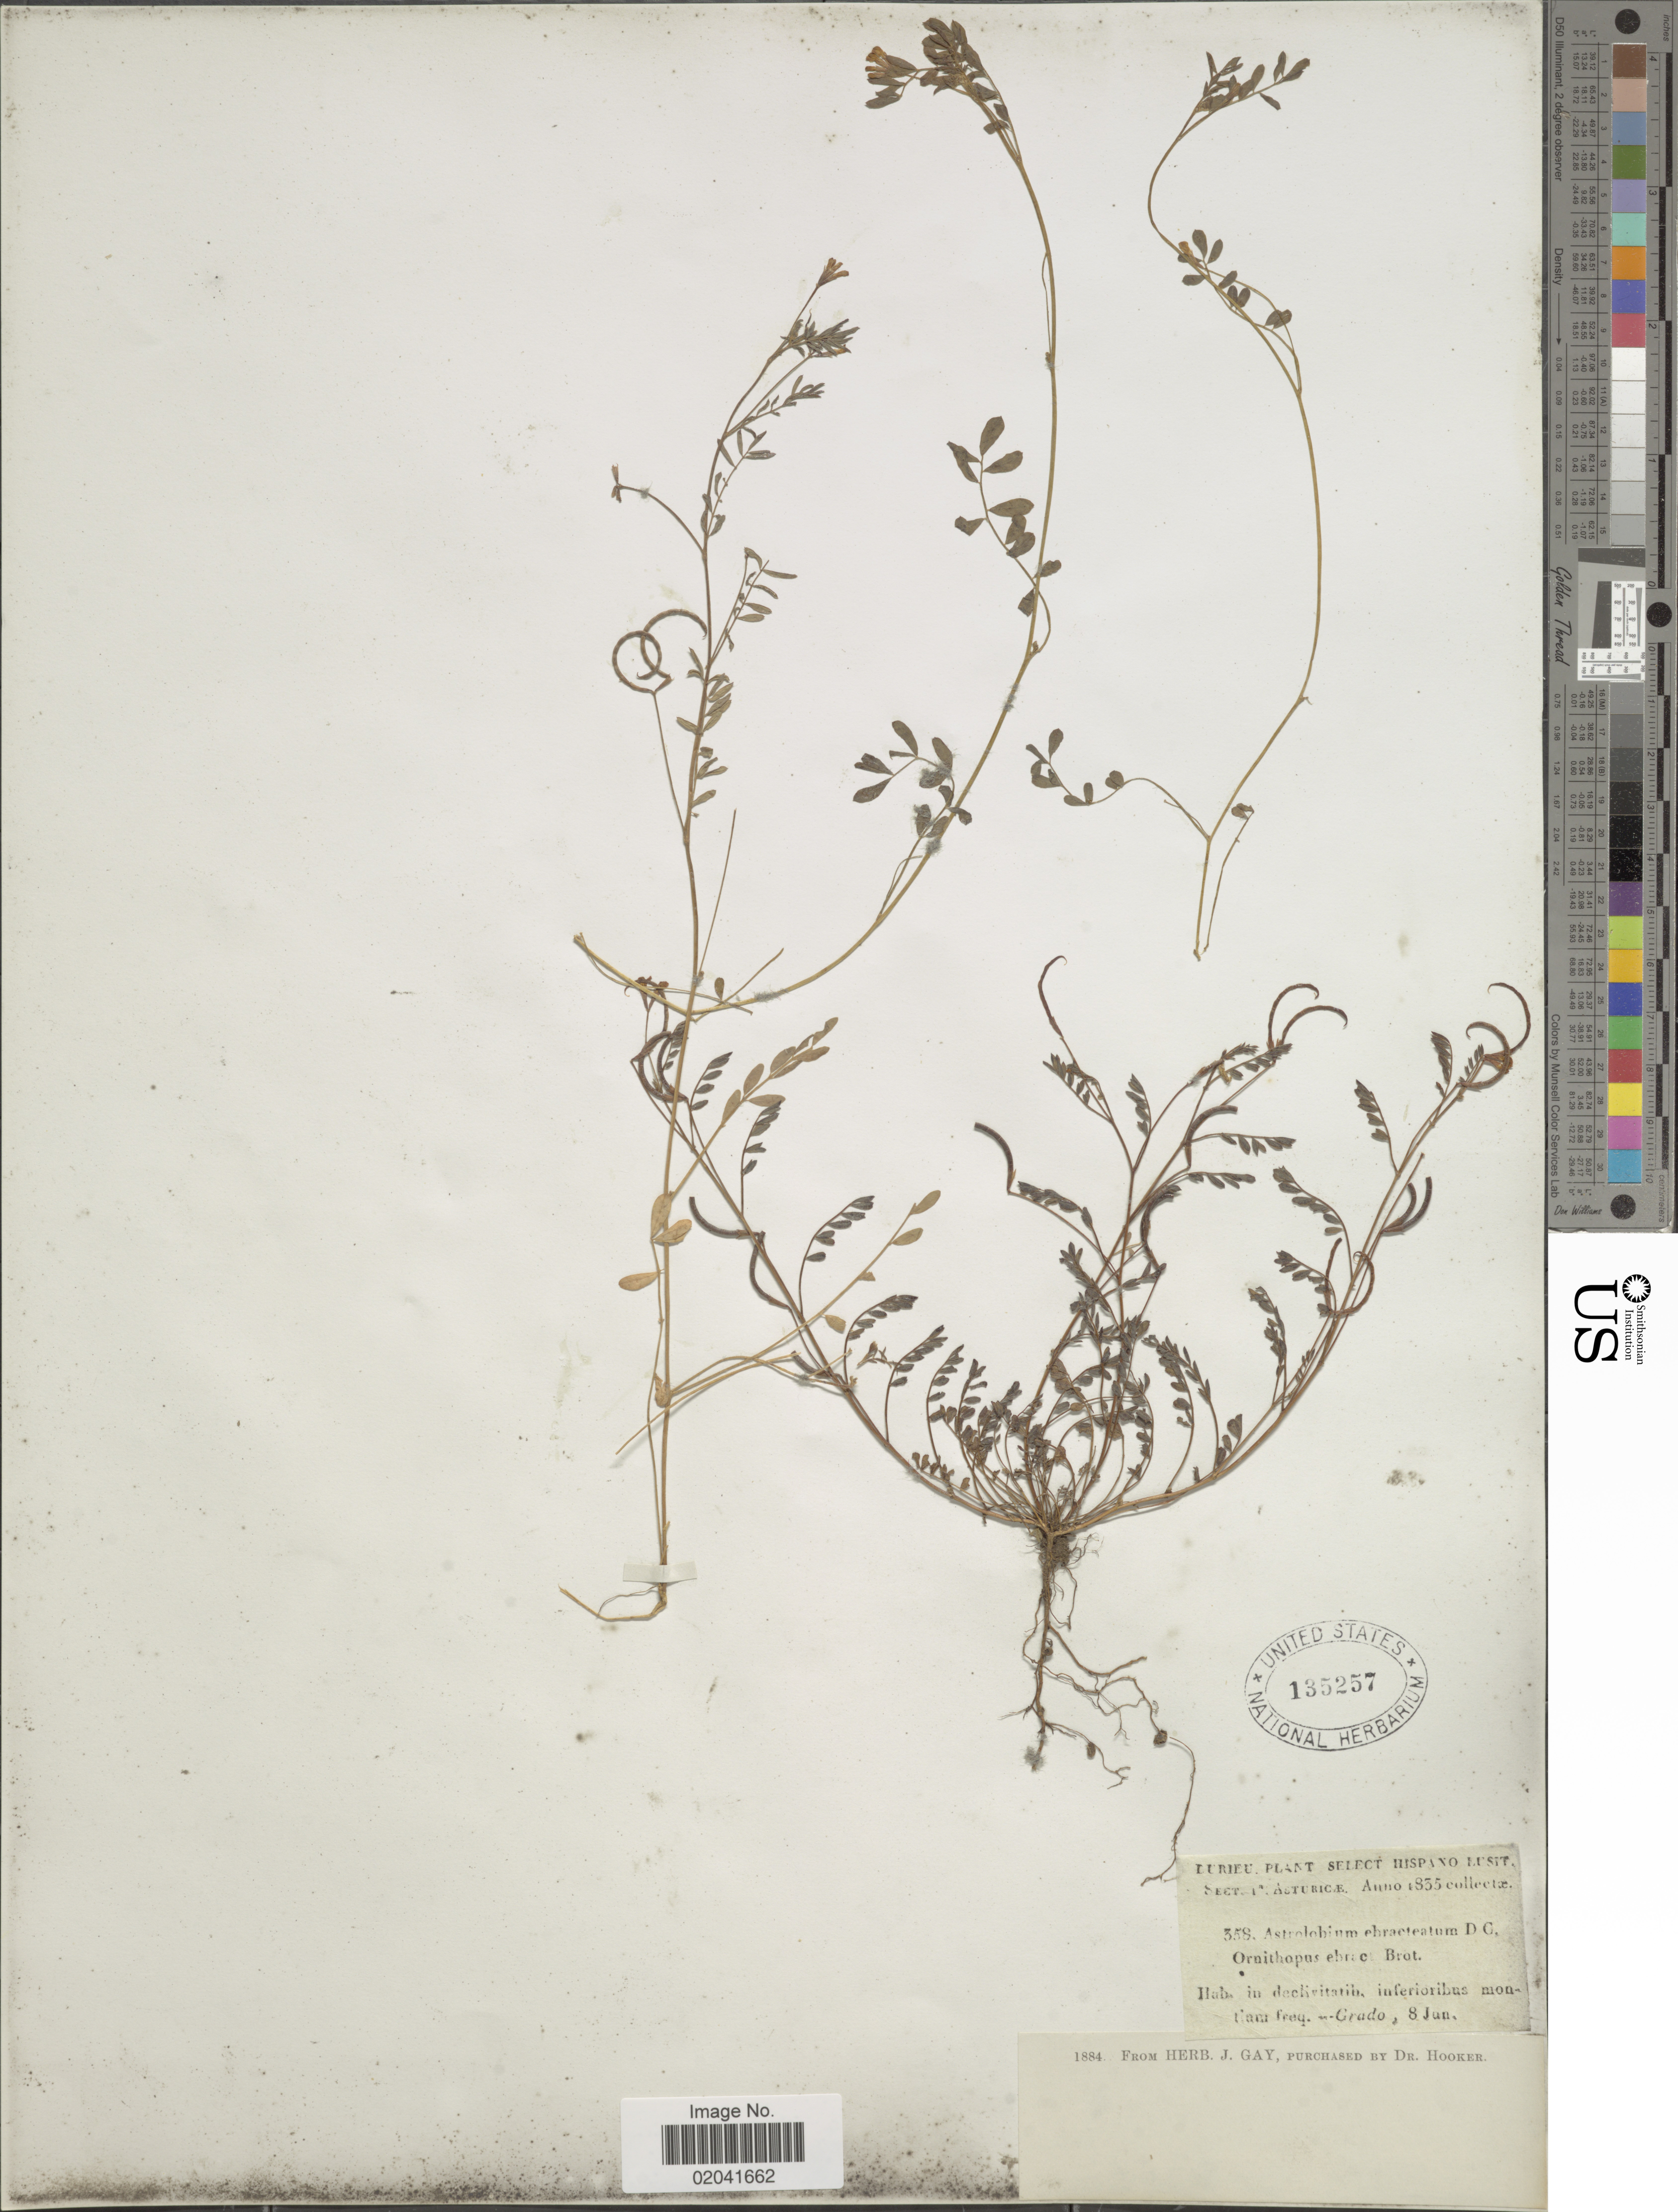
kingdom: Plantae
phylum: Tracheophyta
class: Magnoliopsida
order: Fabales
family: Fabaceae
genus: Ornithopus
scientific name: Ornithopus ebracteatus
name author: Brot.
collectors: ex herb. J. Gay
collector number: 358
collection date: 1835-06-08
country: Spain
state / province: Principado de Asturias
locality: inferioibus montiam -- Grado.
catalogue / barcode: US 135257